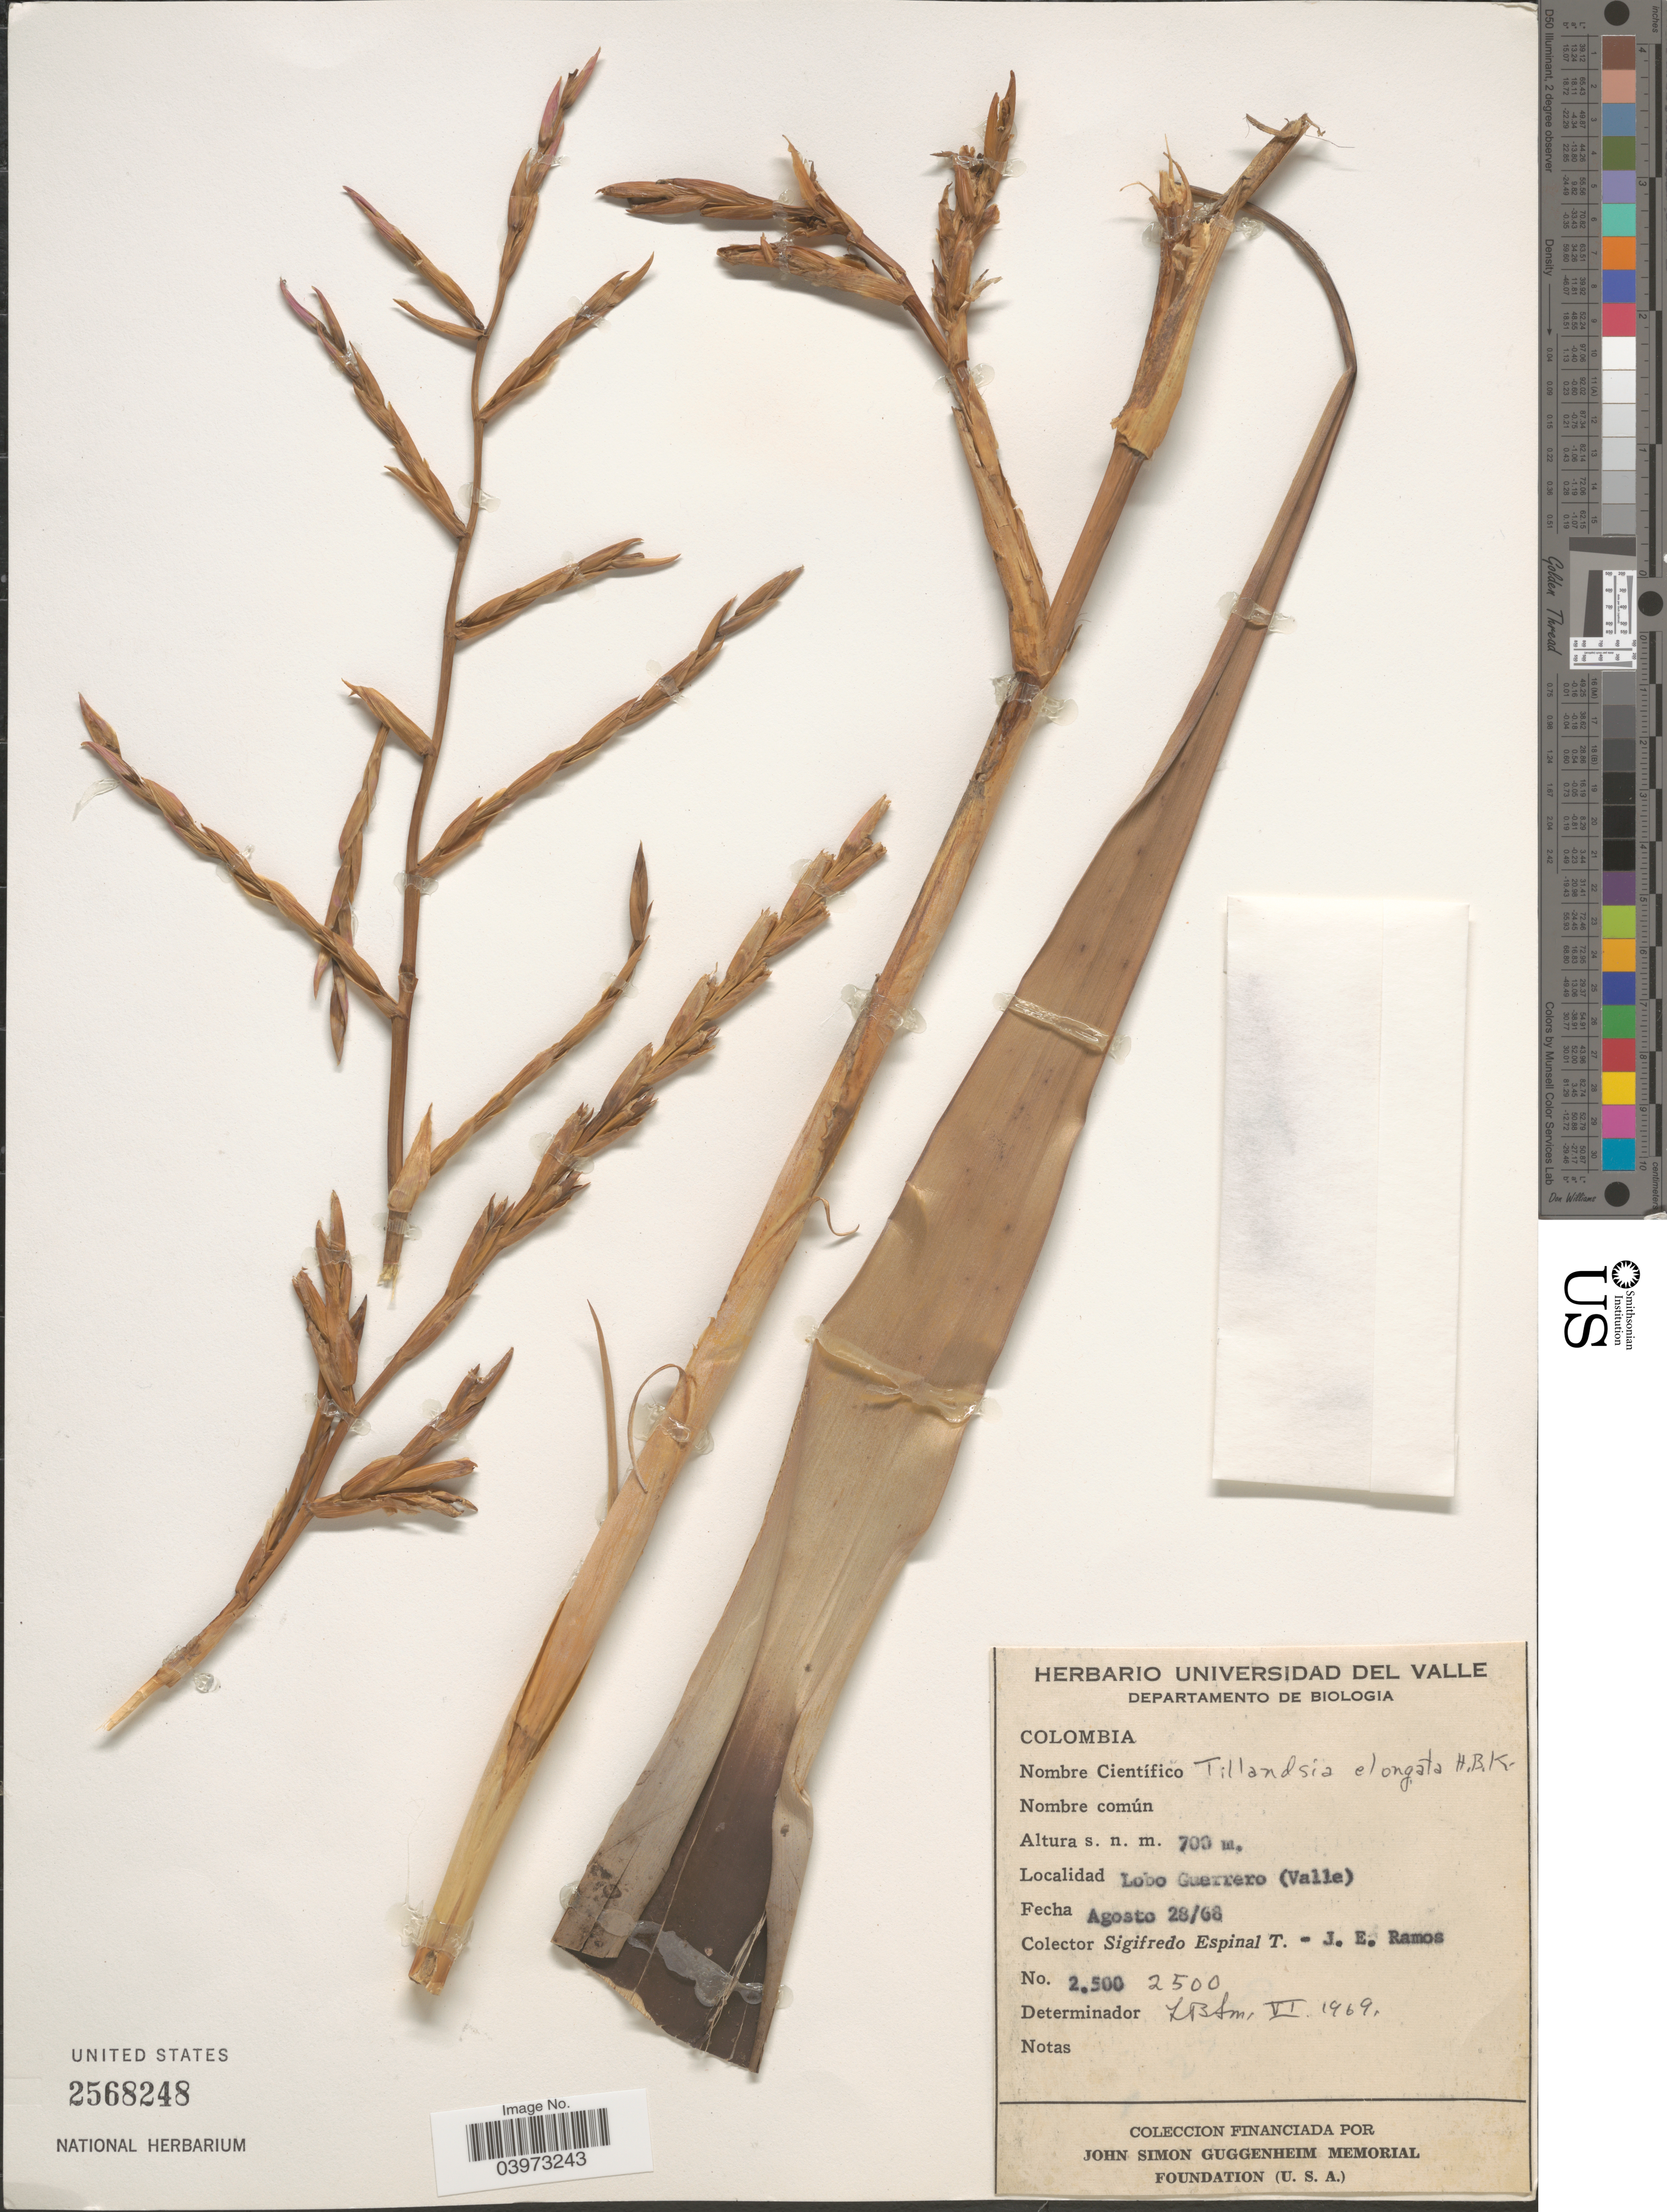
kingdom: Plantae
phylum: Tracheophyta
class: Liliopsida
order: Poales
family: Bromeliaceae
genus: Tillandsia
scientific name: Tillandsia elongata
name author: Kunth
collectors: L. S. Espinal & J. E. Ramos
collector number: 2500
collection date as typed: Transcribed d/m/y: 28/8/68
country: Colombia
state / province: Valle del Cauca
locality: Lobo Guerrero (Valle).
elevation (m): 700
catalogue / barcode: US 2568248